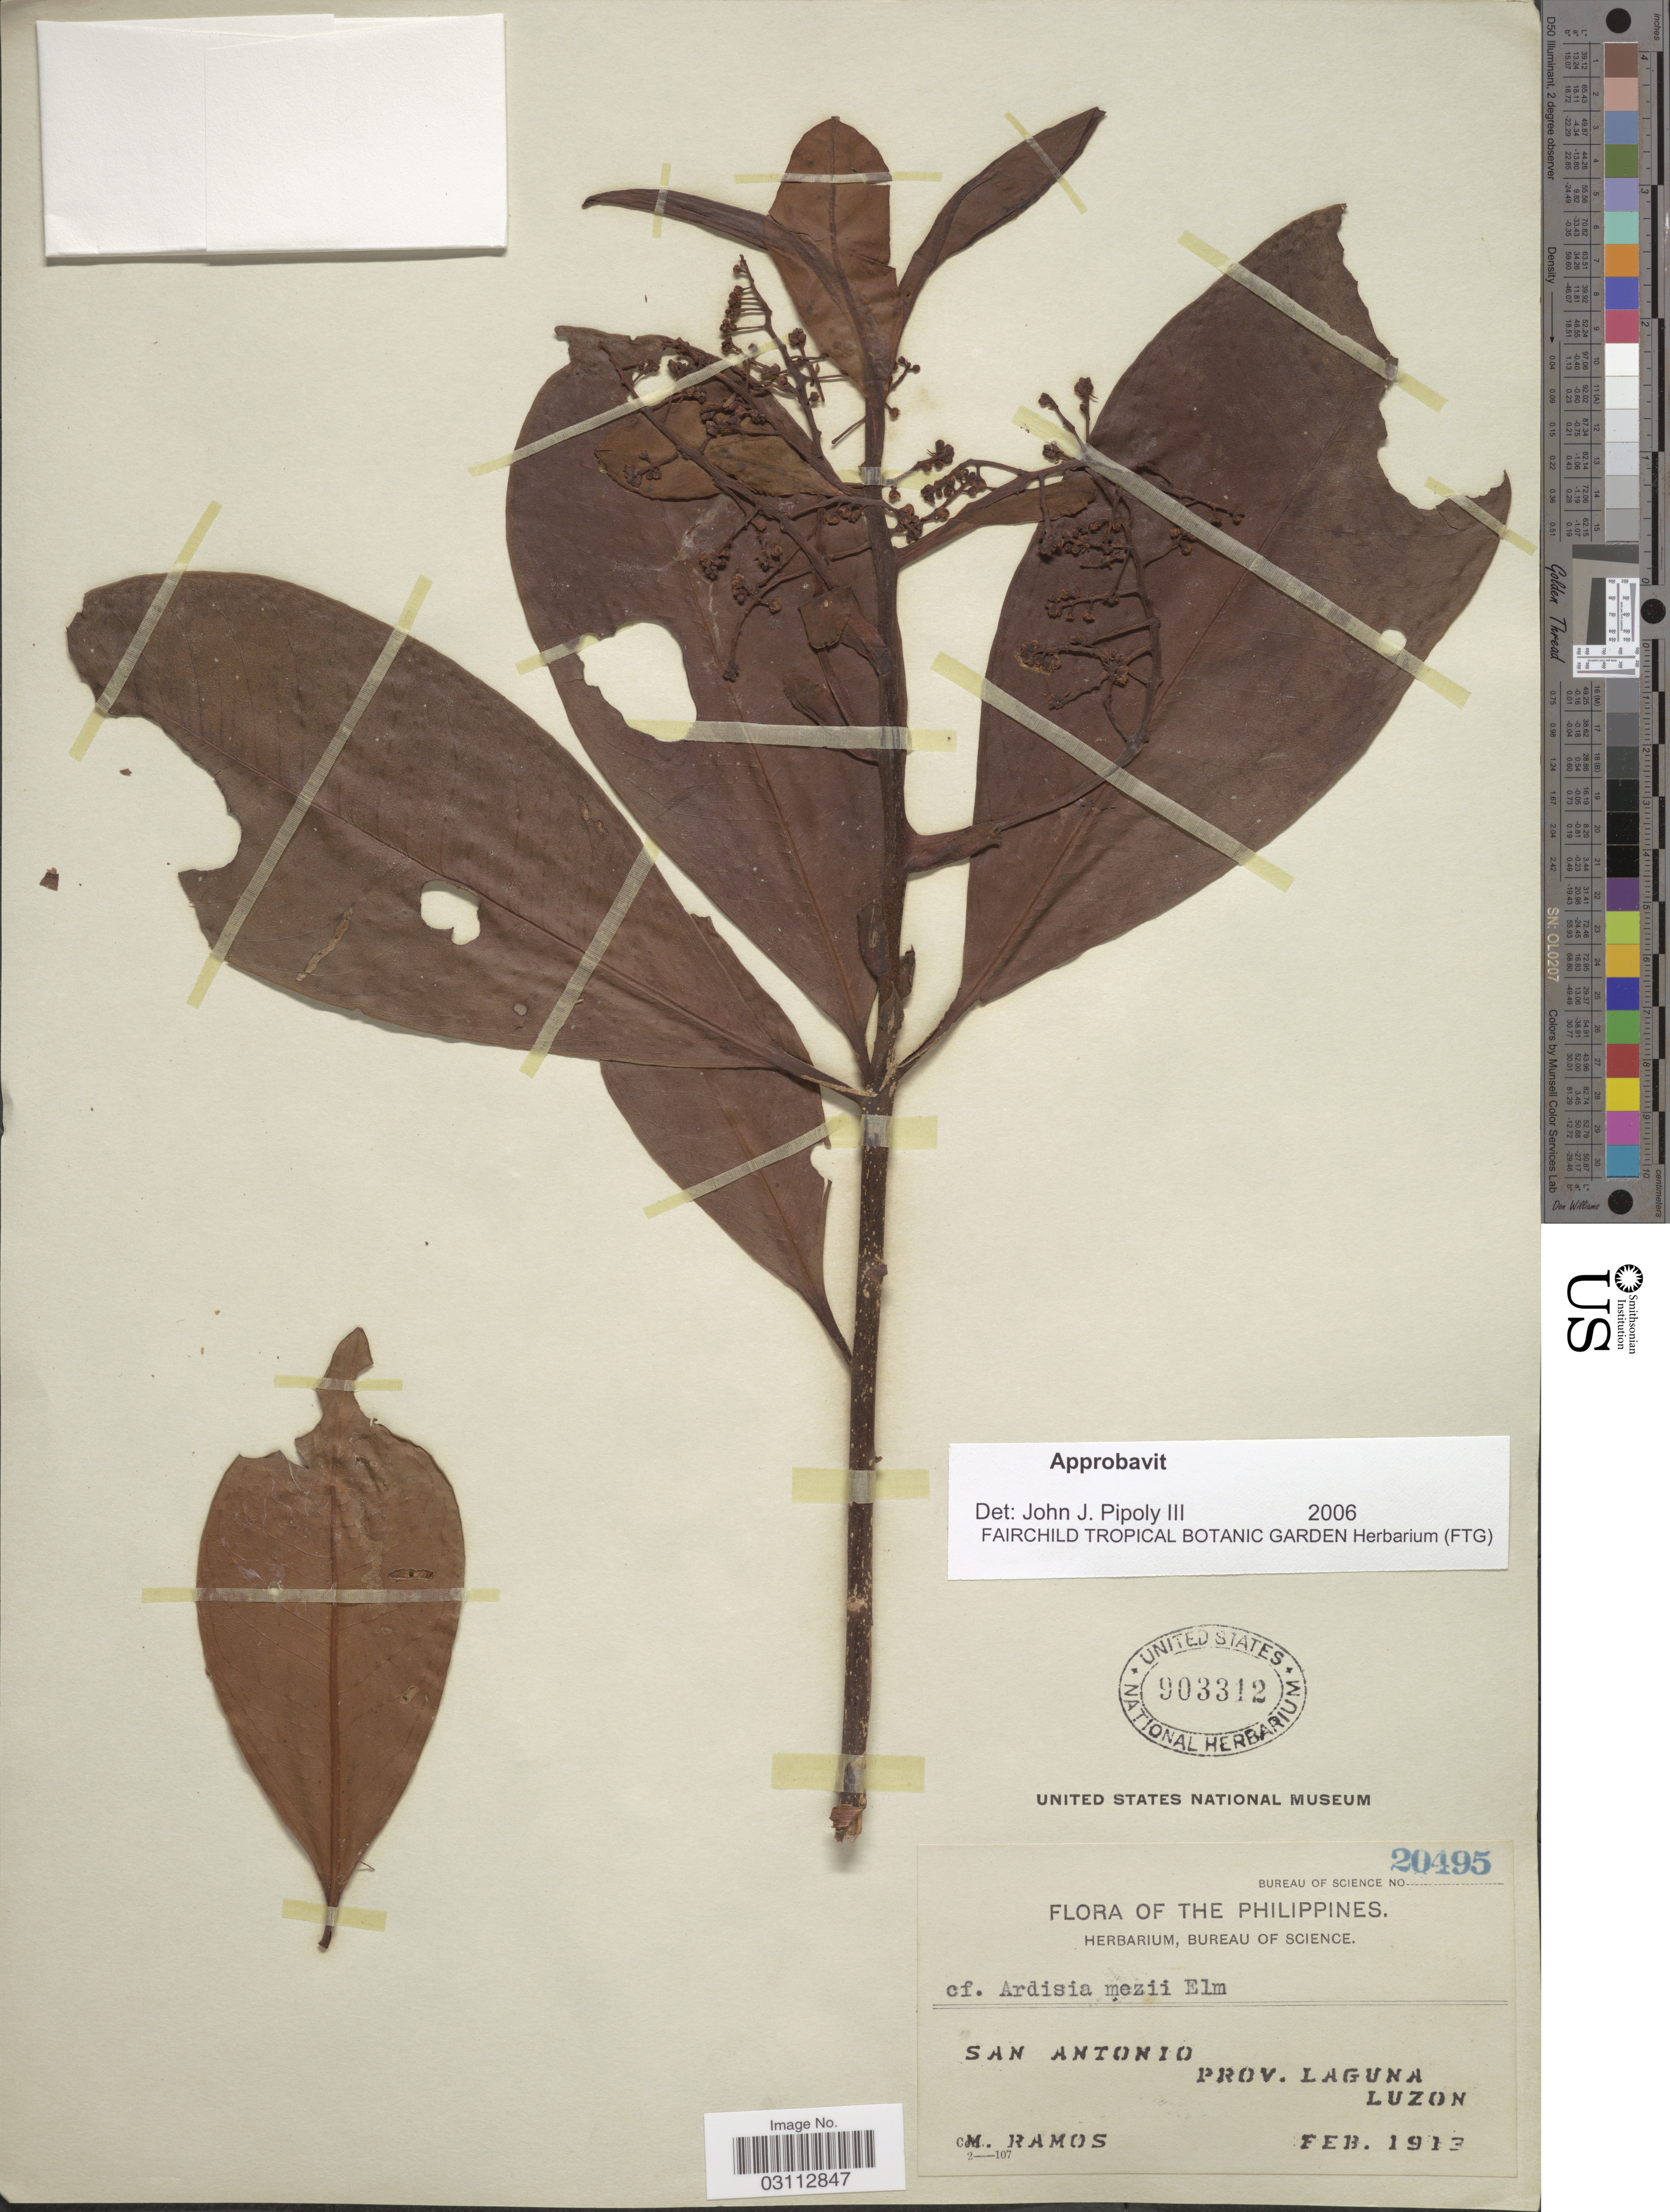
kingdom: Plantae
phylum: Tracheophyta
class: Magnoliopsida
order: Ericales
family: Primulaceae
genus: Ardisia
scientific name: Ardisia mezii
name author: Elmer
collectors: M. Ramos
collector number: Bureau of Science 20495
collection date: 1913-02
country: Philippines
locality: San Antonio. Prov. Laguna. Luzon.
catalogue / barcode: US 903312